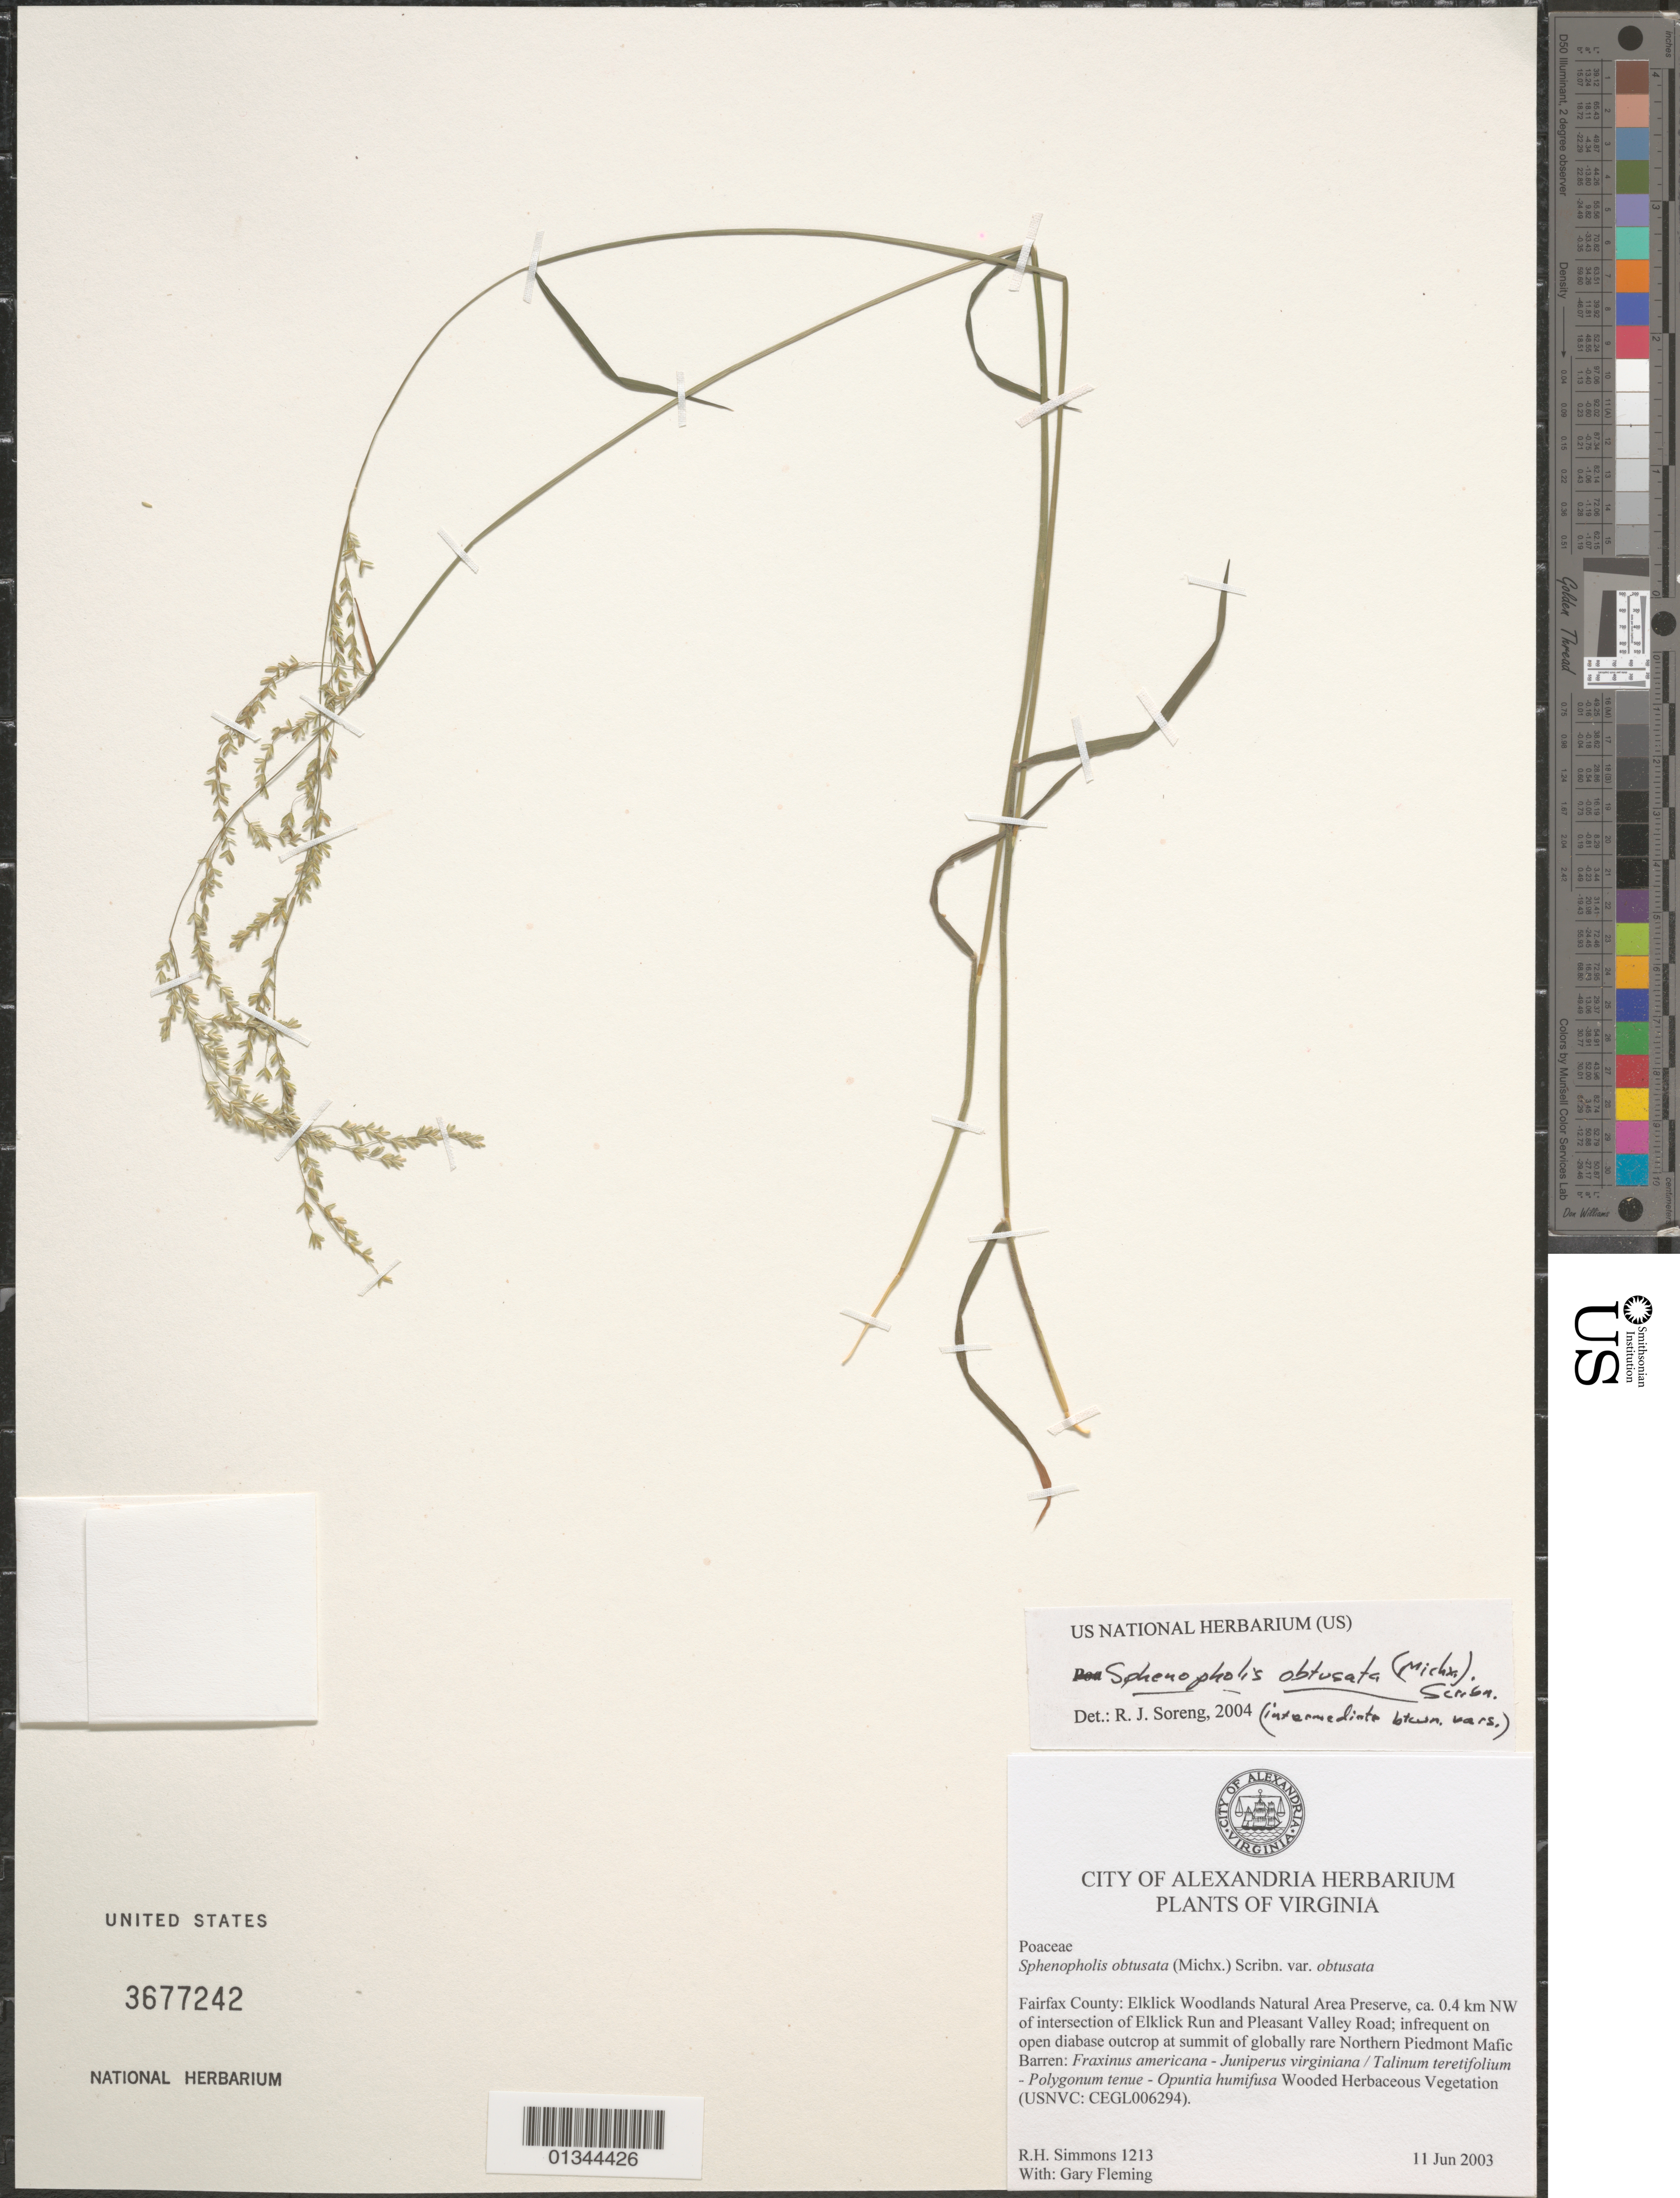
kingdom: Plantae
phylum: Tracheophyta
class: Liliopsida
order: Poales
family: Poaceae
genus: Sphenopholis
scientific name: Sphenopholis obtusata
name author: (Michx.) Scribn.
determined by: Soreng, Robert J., Research Associate (BOT), Smithsonian Institution - National Museum of Natural History (UNITED STATES)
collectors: R. H. Simmons & G. Fleming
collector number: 1213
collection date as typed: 11 Jun 2003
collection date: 2003-06-11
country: United States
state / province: Virginia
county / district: Fairfax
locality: Elklick Woodlands Natural Area Preserve, ca. 0.3 km SW of intersection of Elklick Run and Pleasant Valley Road.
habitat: Wooded herbaceous vegetation.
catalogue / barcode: US 3677242